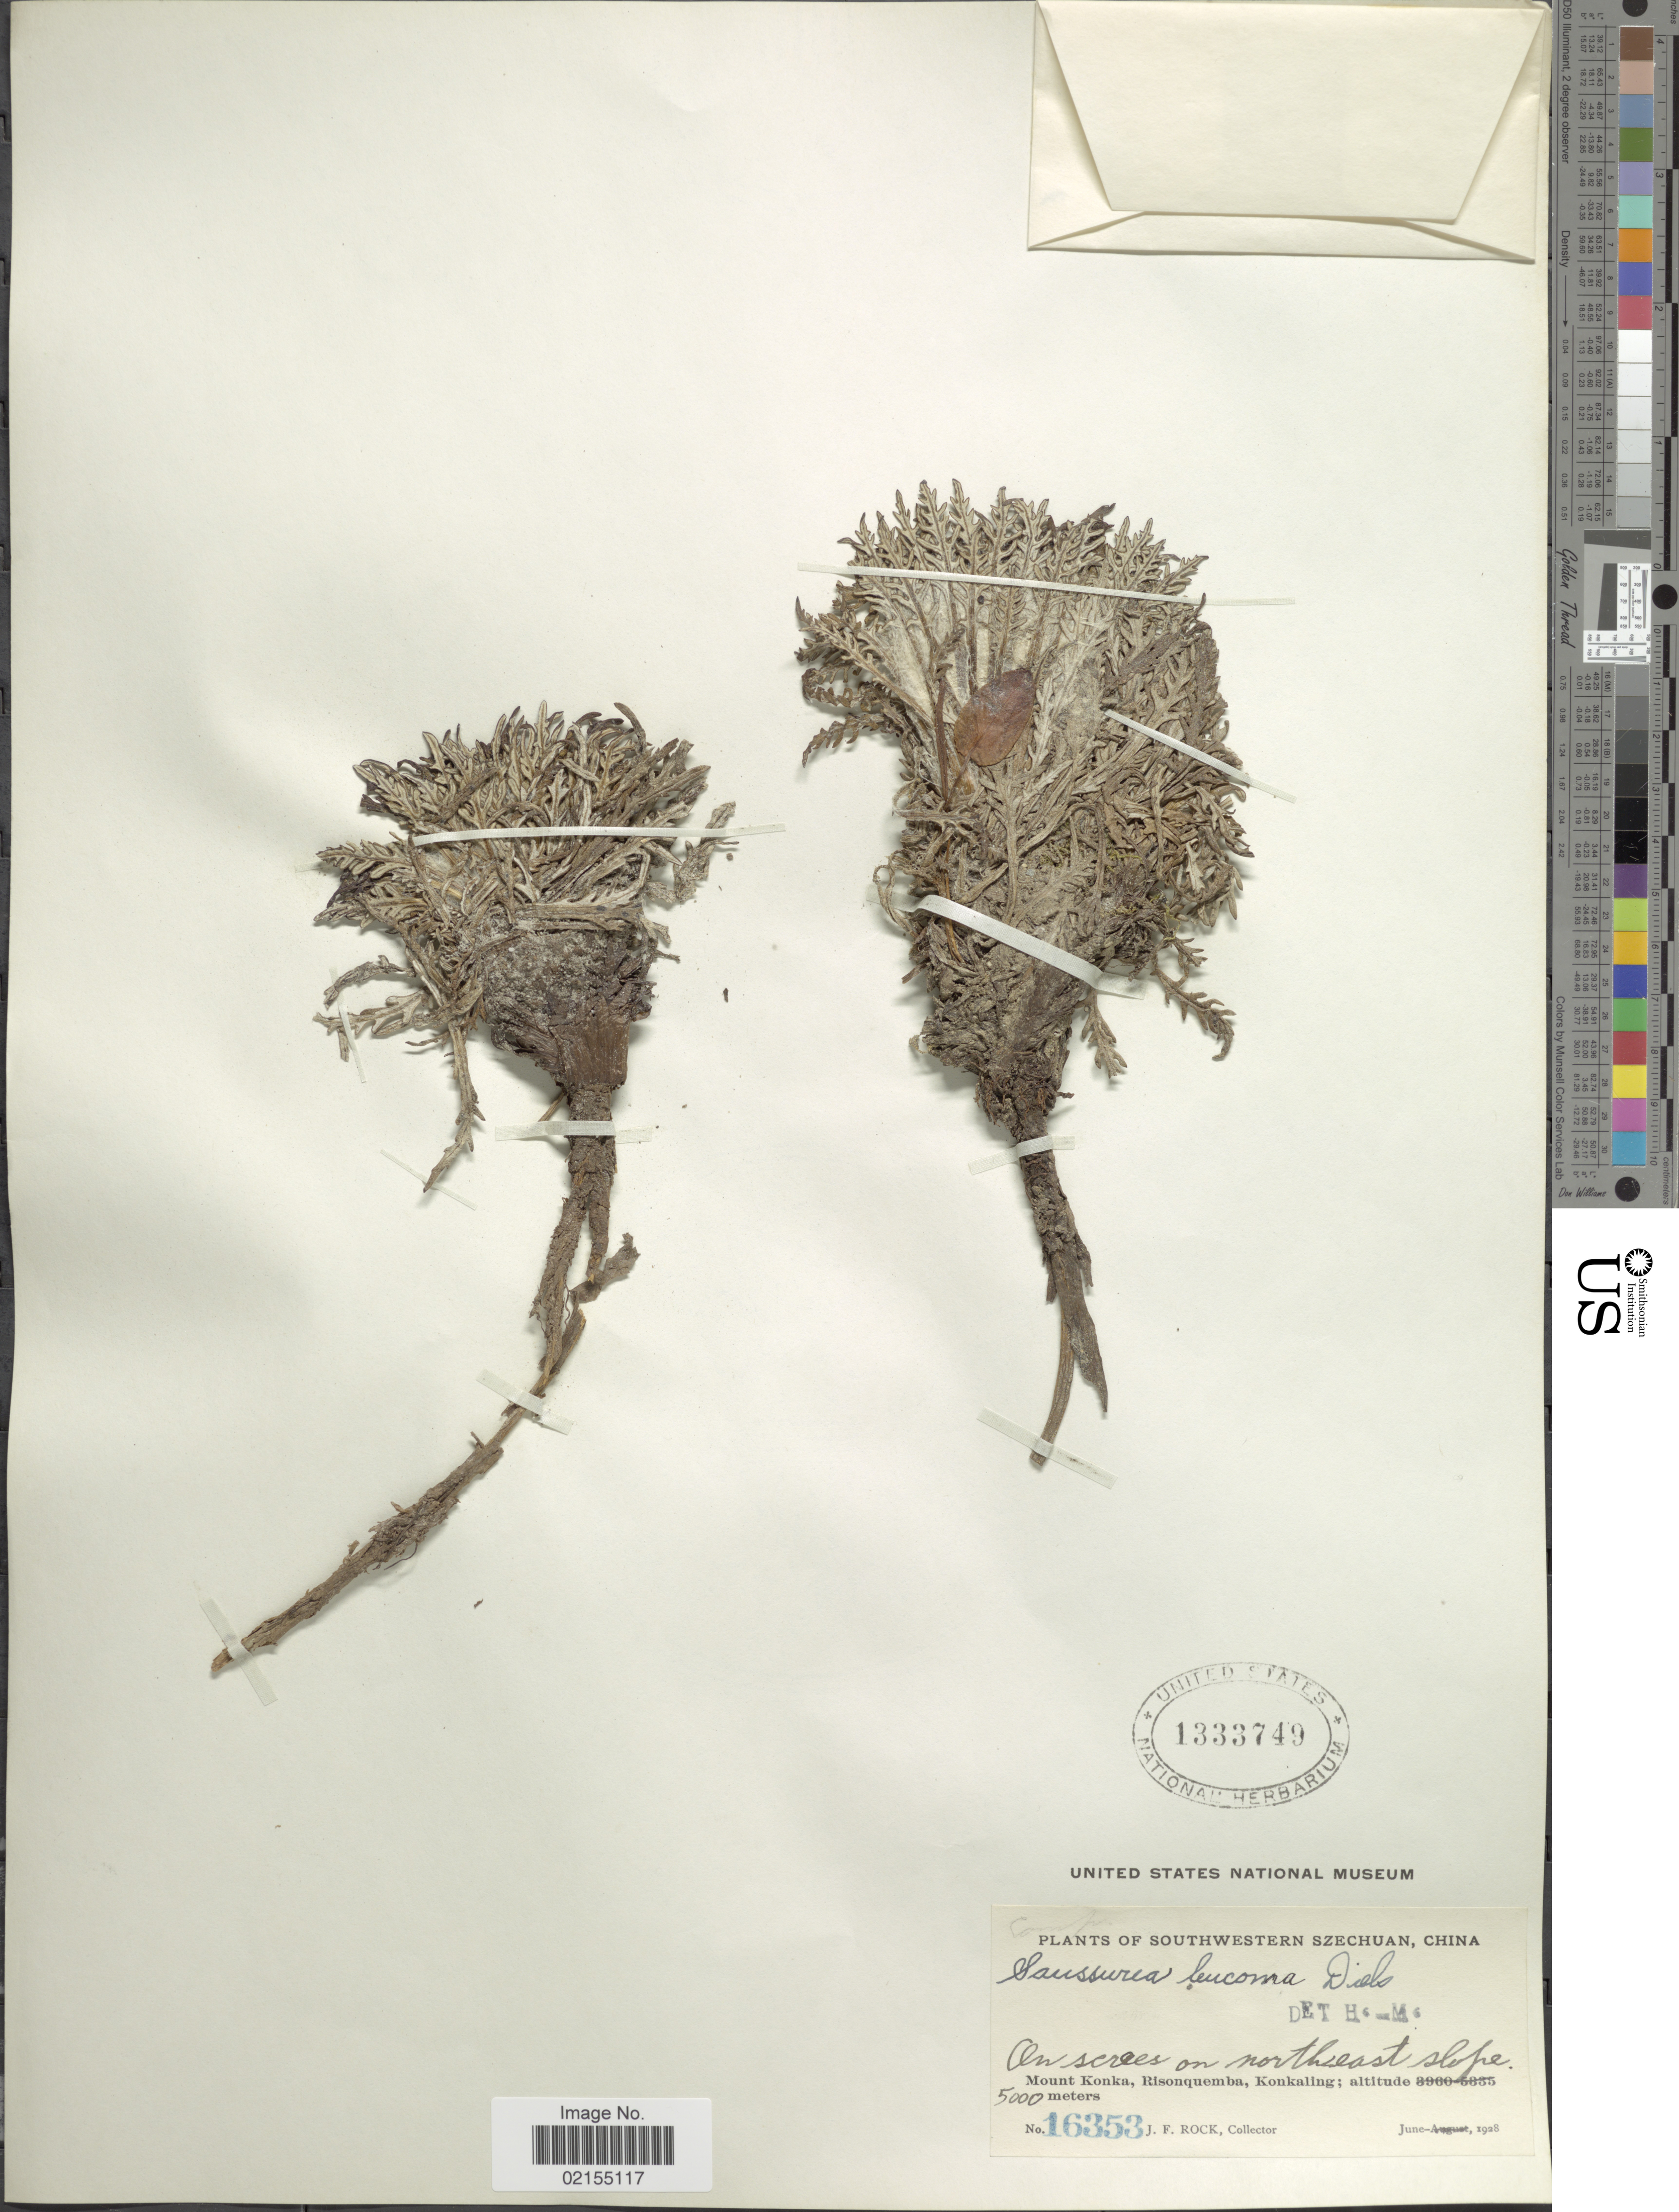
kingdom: Plantae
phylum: Tracheophyta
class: Magnoliopsida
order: Asterales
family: Asteraceae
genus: Saussurea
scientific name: Saussurea leucoma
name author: Diels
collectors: J. Rock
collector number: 16353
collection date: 1928-06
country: China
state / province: Sichuan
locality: Southwestern Szechuan, China, Mount Konka, Risonquemba, Konkaling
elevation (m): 5000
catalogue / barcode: US 1333749